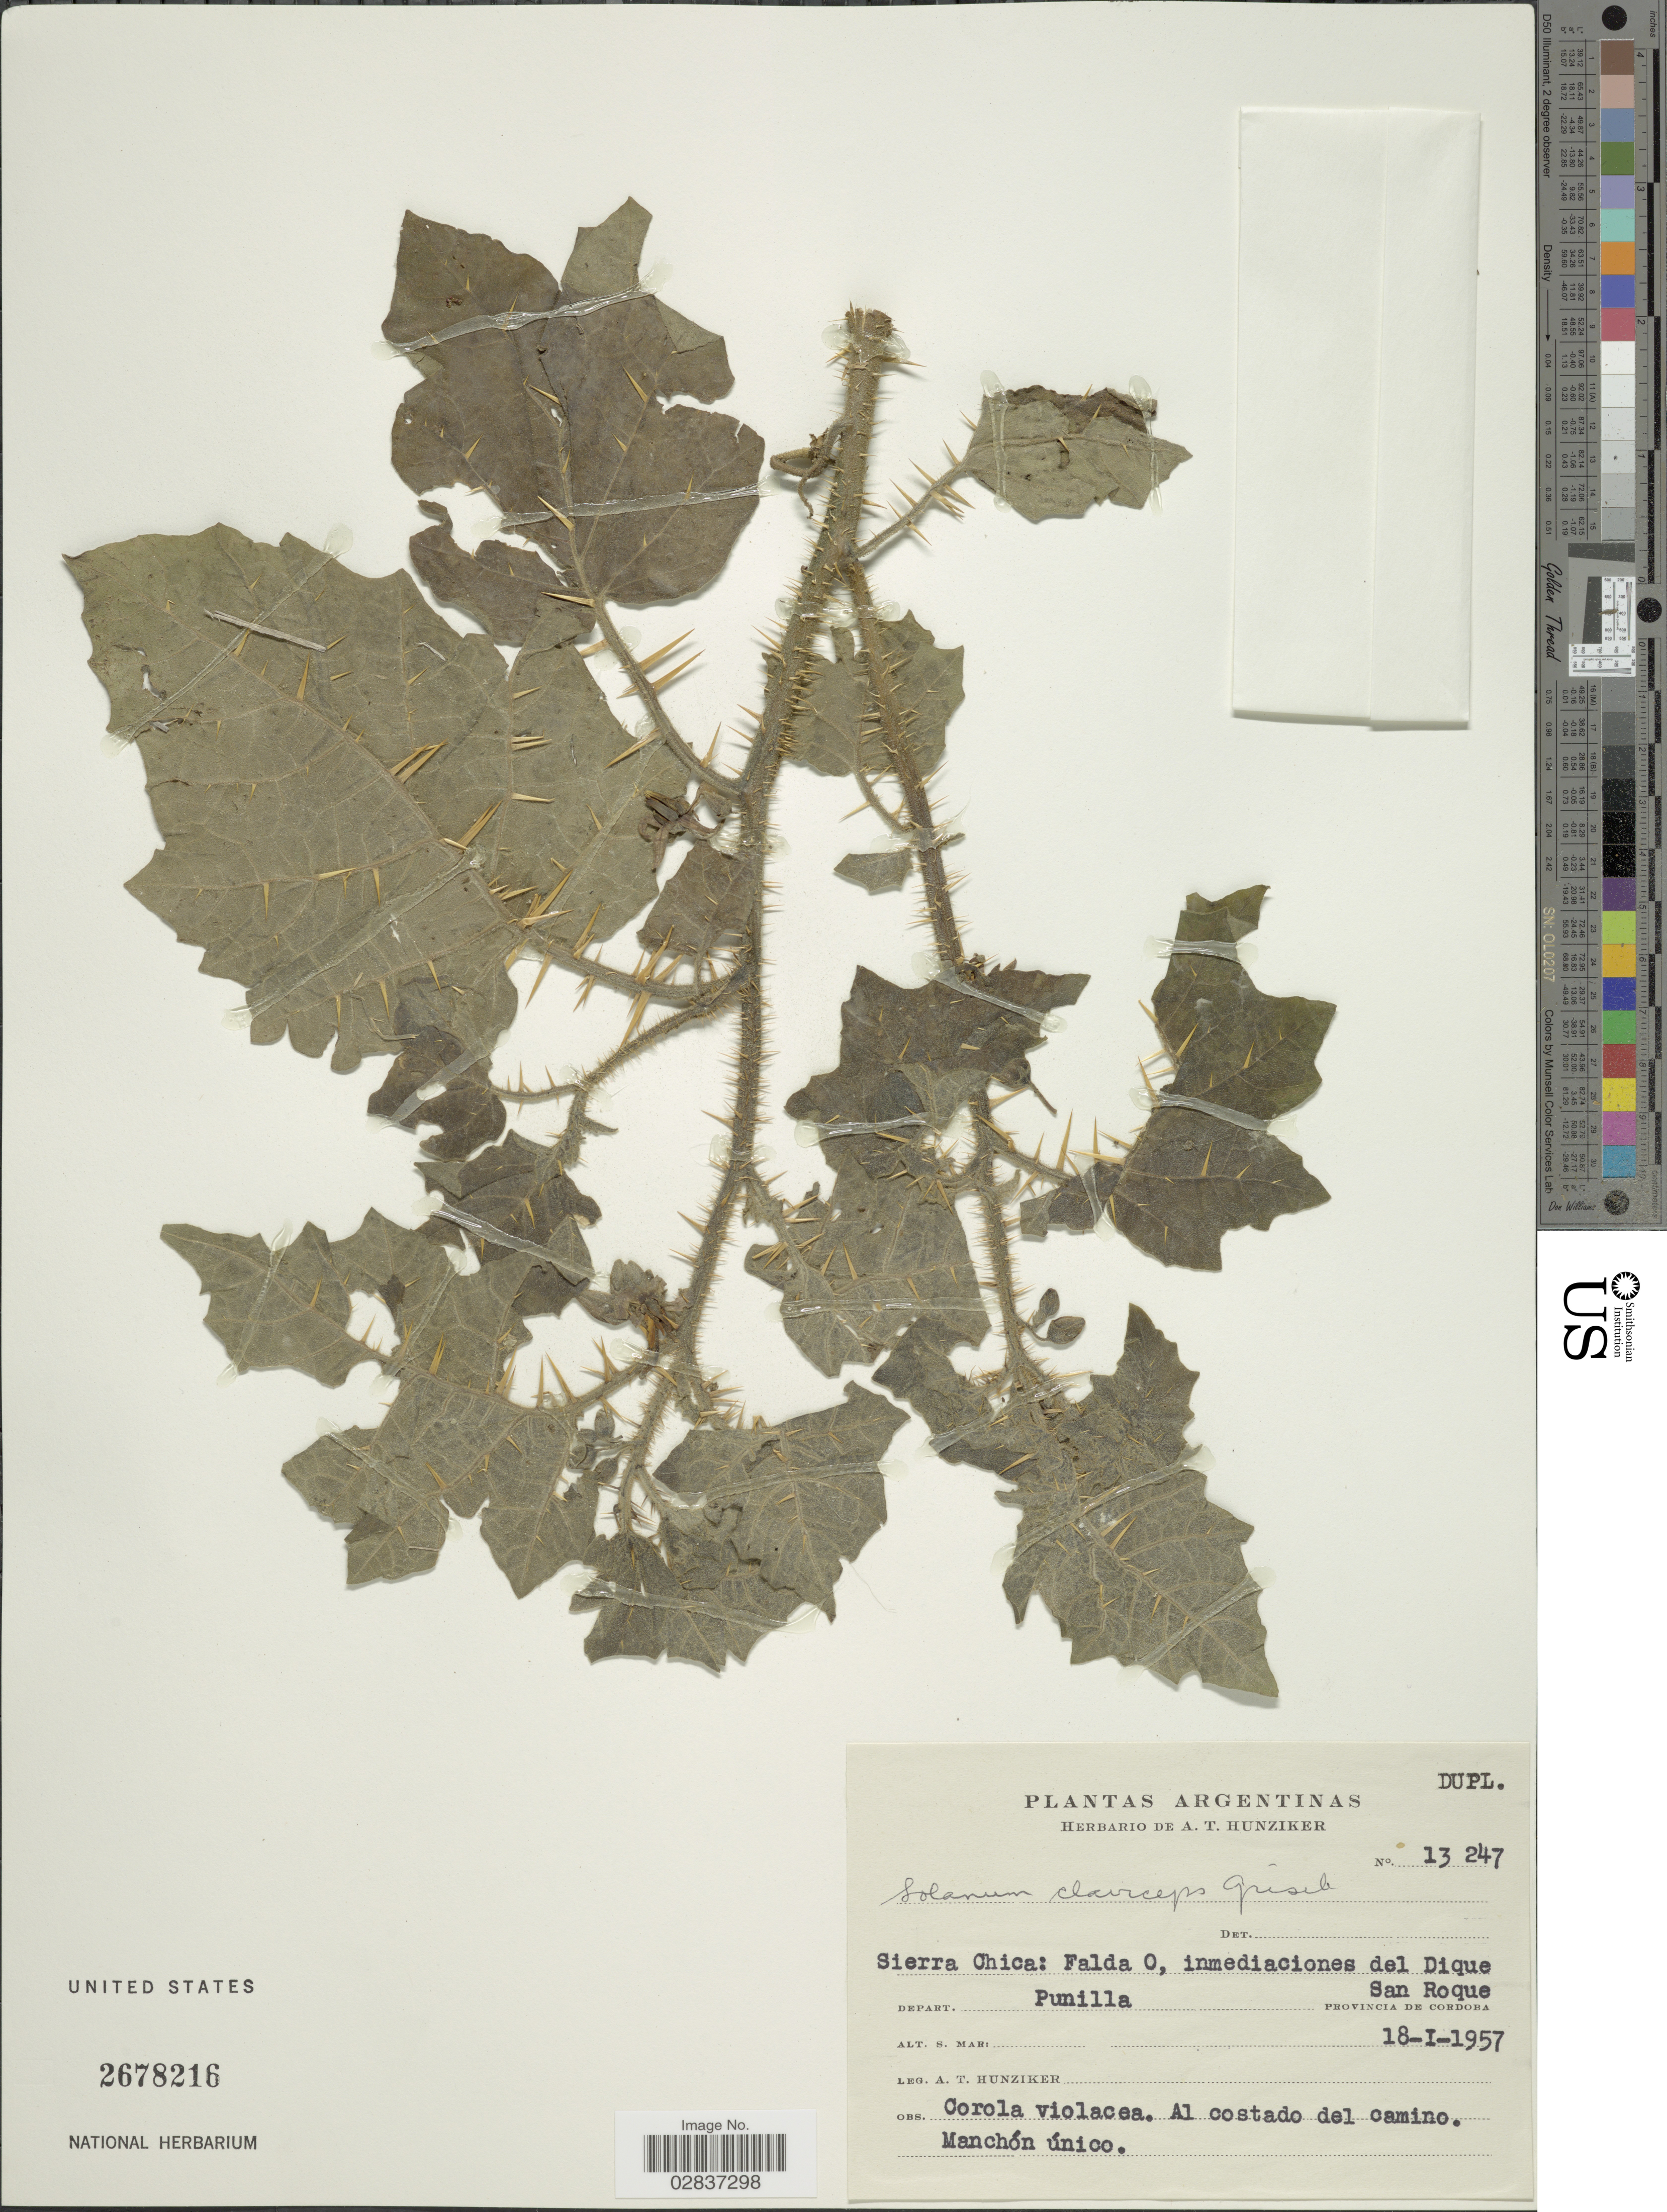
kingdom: Plantae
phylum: Tracheophyta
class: Magnoliopsida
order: Solanales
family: Solanaceae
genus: Solanum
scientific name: Solanum claviceps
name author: Griseb.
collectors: A. T. Hunziker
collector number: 13247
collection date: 1957-01-18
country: Argentina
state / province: Cordoba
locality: Sierra Chica: Falda, O, inmediaciones del Dique San Roque, Depart. Punilla, Provincia de Cordoba.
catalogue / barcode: US 2678216